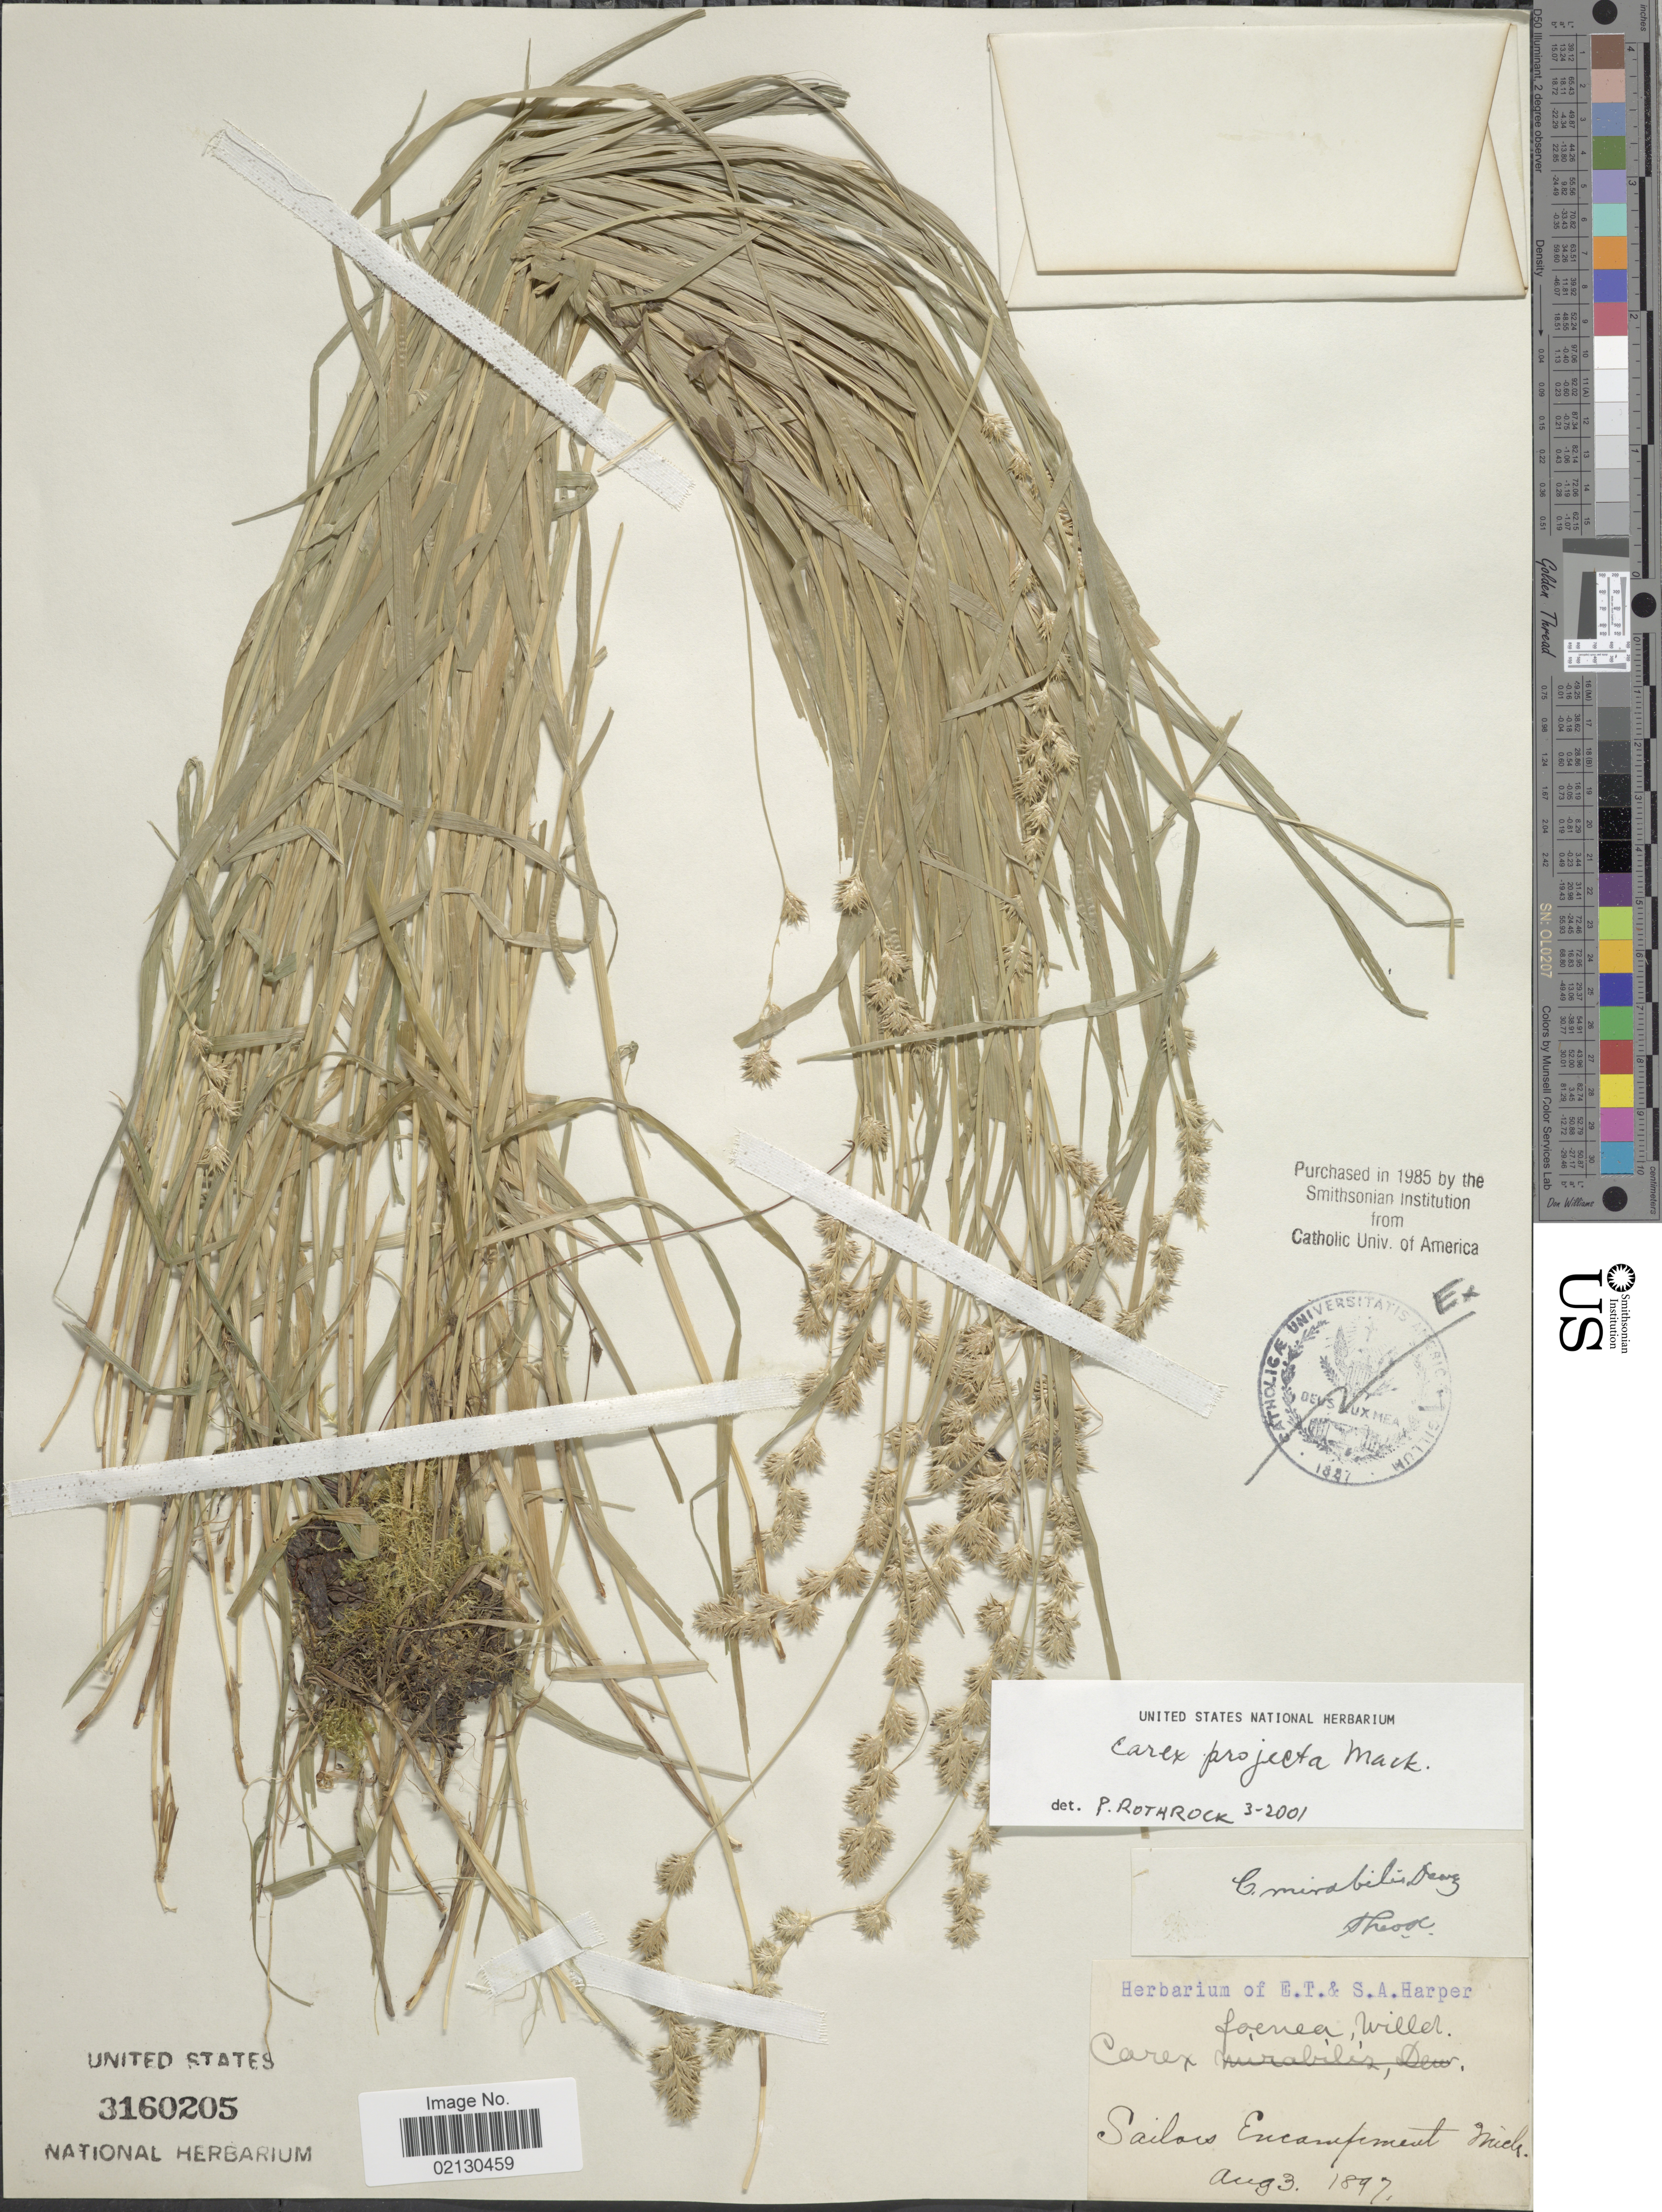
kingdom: Plantae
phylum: Tracheophyta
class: Liliopsida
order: Poales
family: Cyperaceae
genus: Carex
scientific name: Carex projecta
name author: Mack.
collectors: ex herb. E. T. & S. A. Harper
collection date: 1897-08-03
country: United States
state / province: Michigan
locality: Sailors Encampment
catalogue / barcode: US 3160205